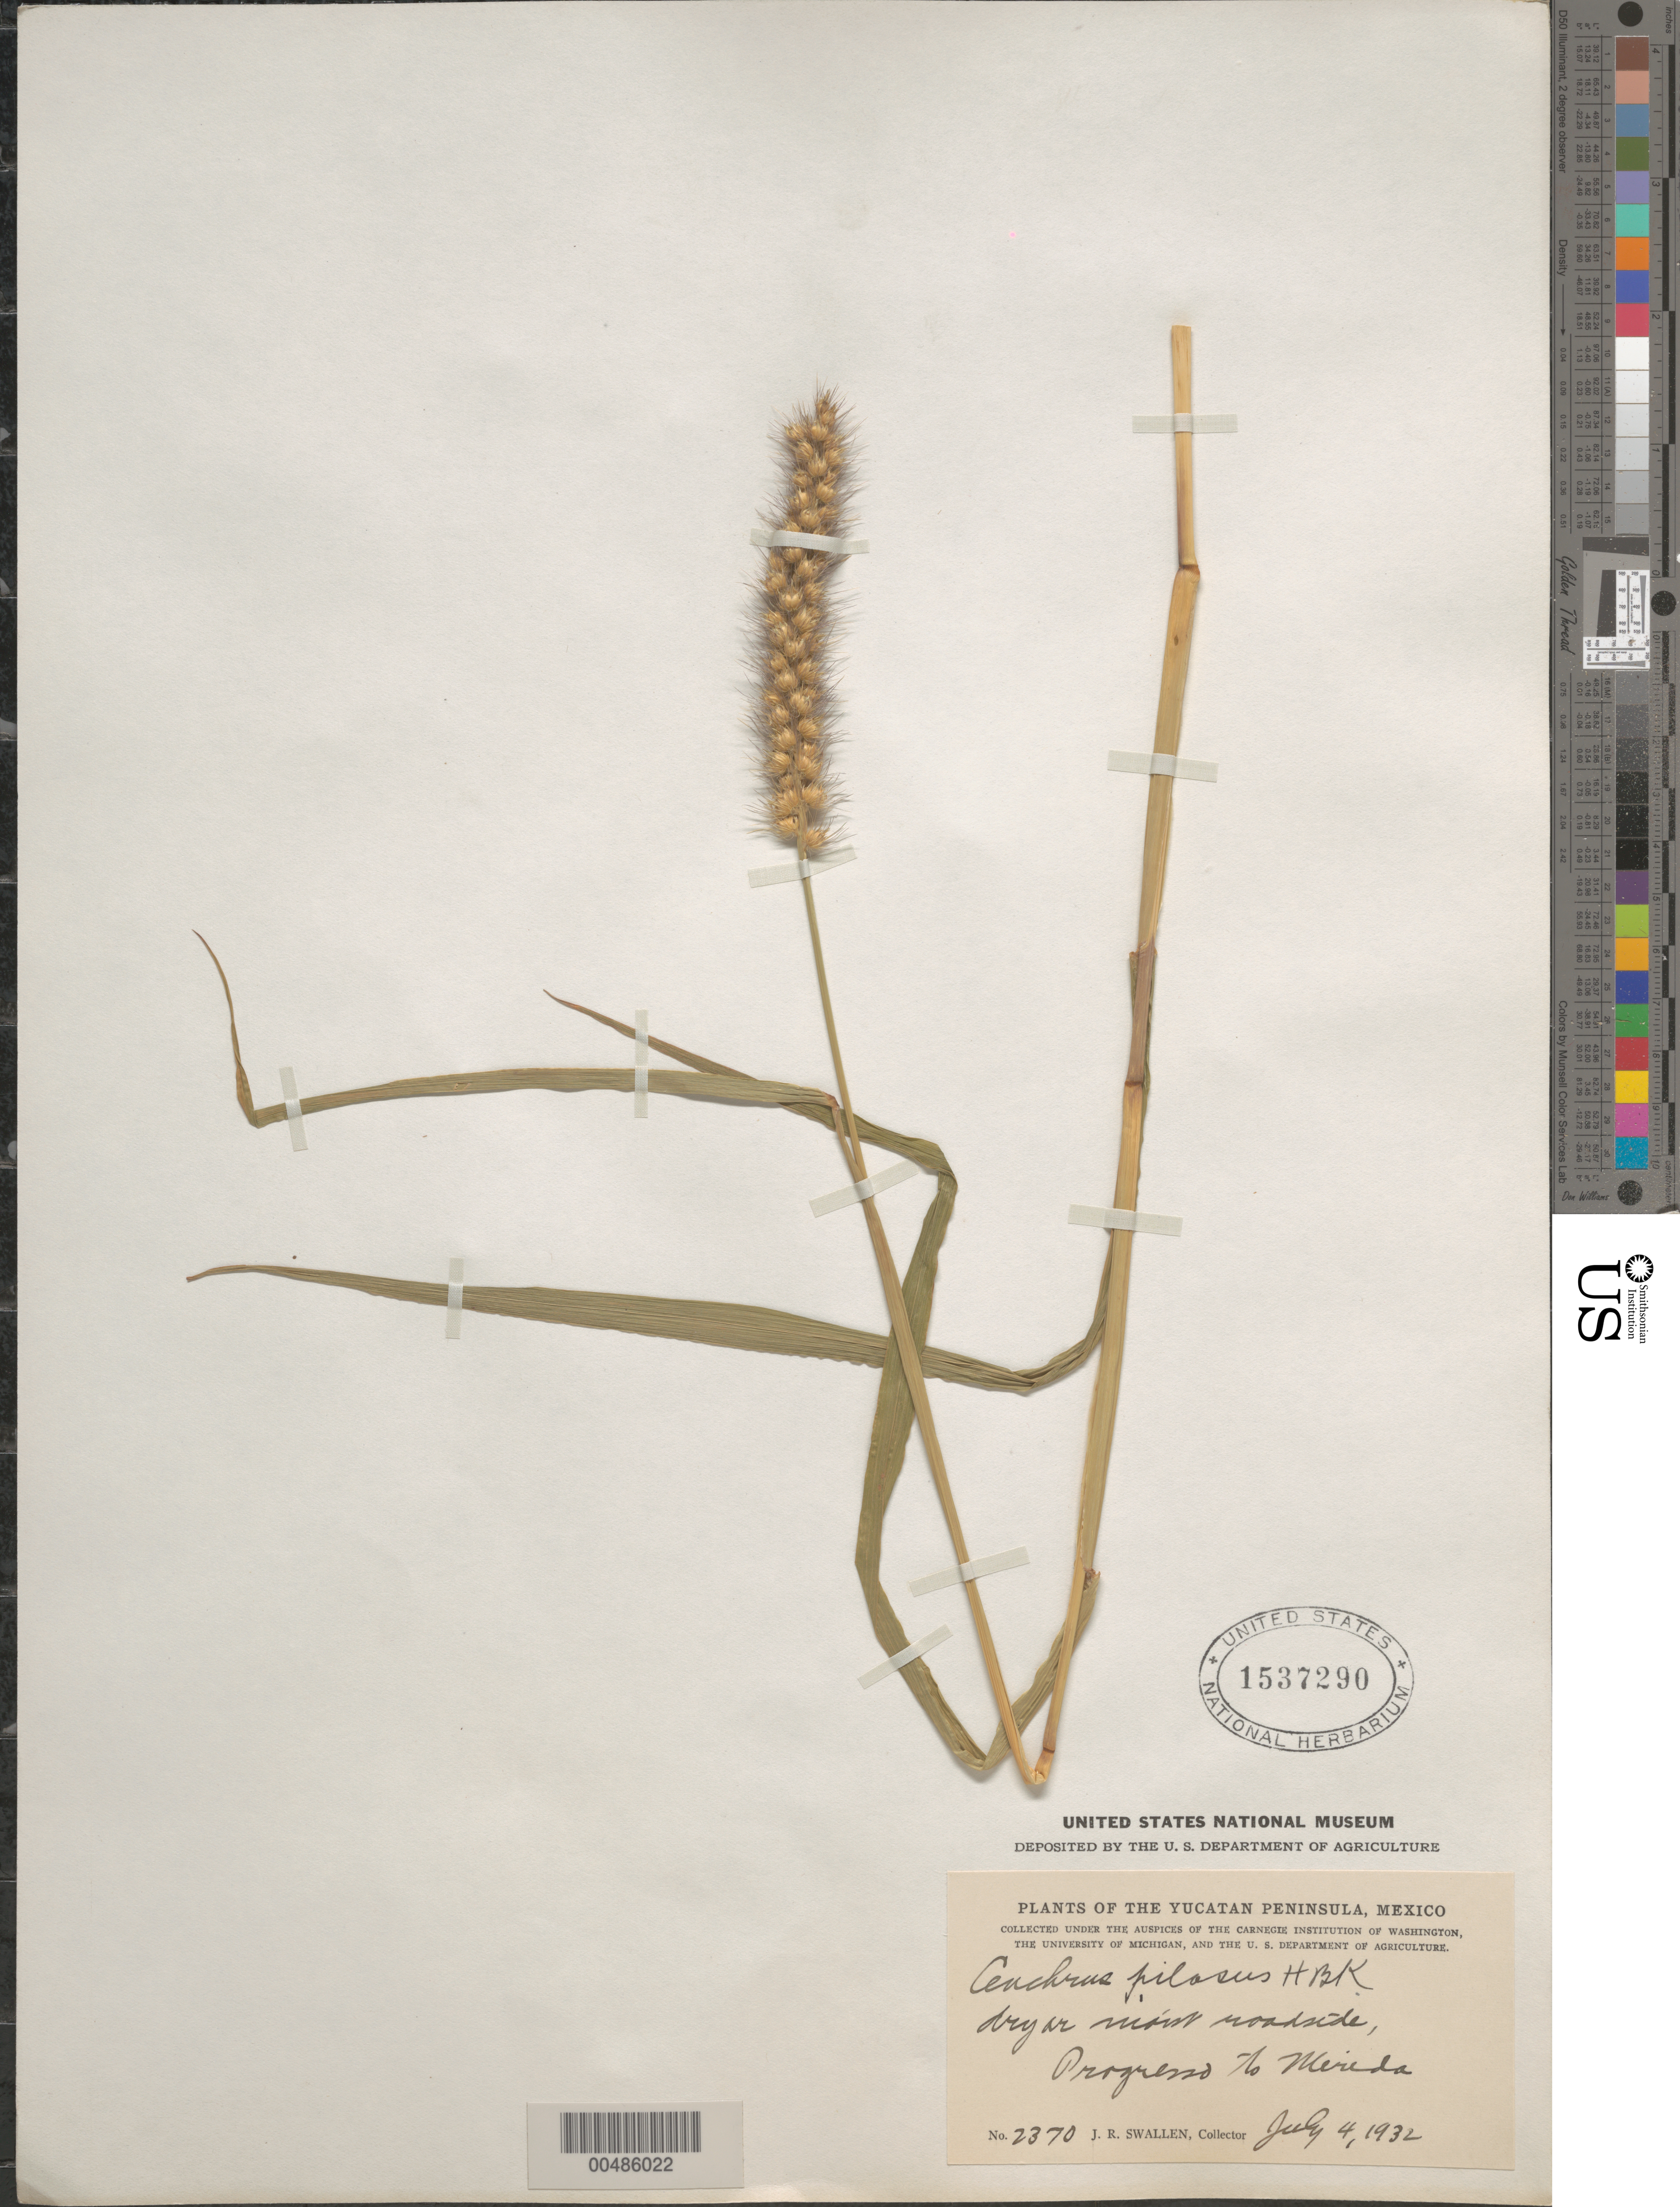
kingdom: Plantae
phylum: Tracheophyta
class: Liliopsida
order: Poales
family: Poaceae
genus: Cenchrus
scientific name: Cenchrus pilosus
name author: Kunth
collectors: J. R. Swallen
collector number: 2370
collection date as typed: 4 Jul 1932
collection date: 1932-07-04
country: Mexico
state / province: Yucatan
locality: Progresso to Merida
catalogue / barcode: US 1537290